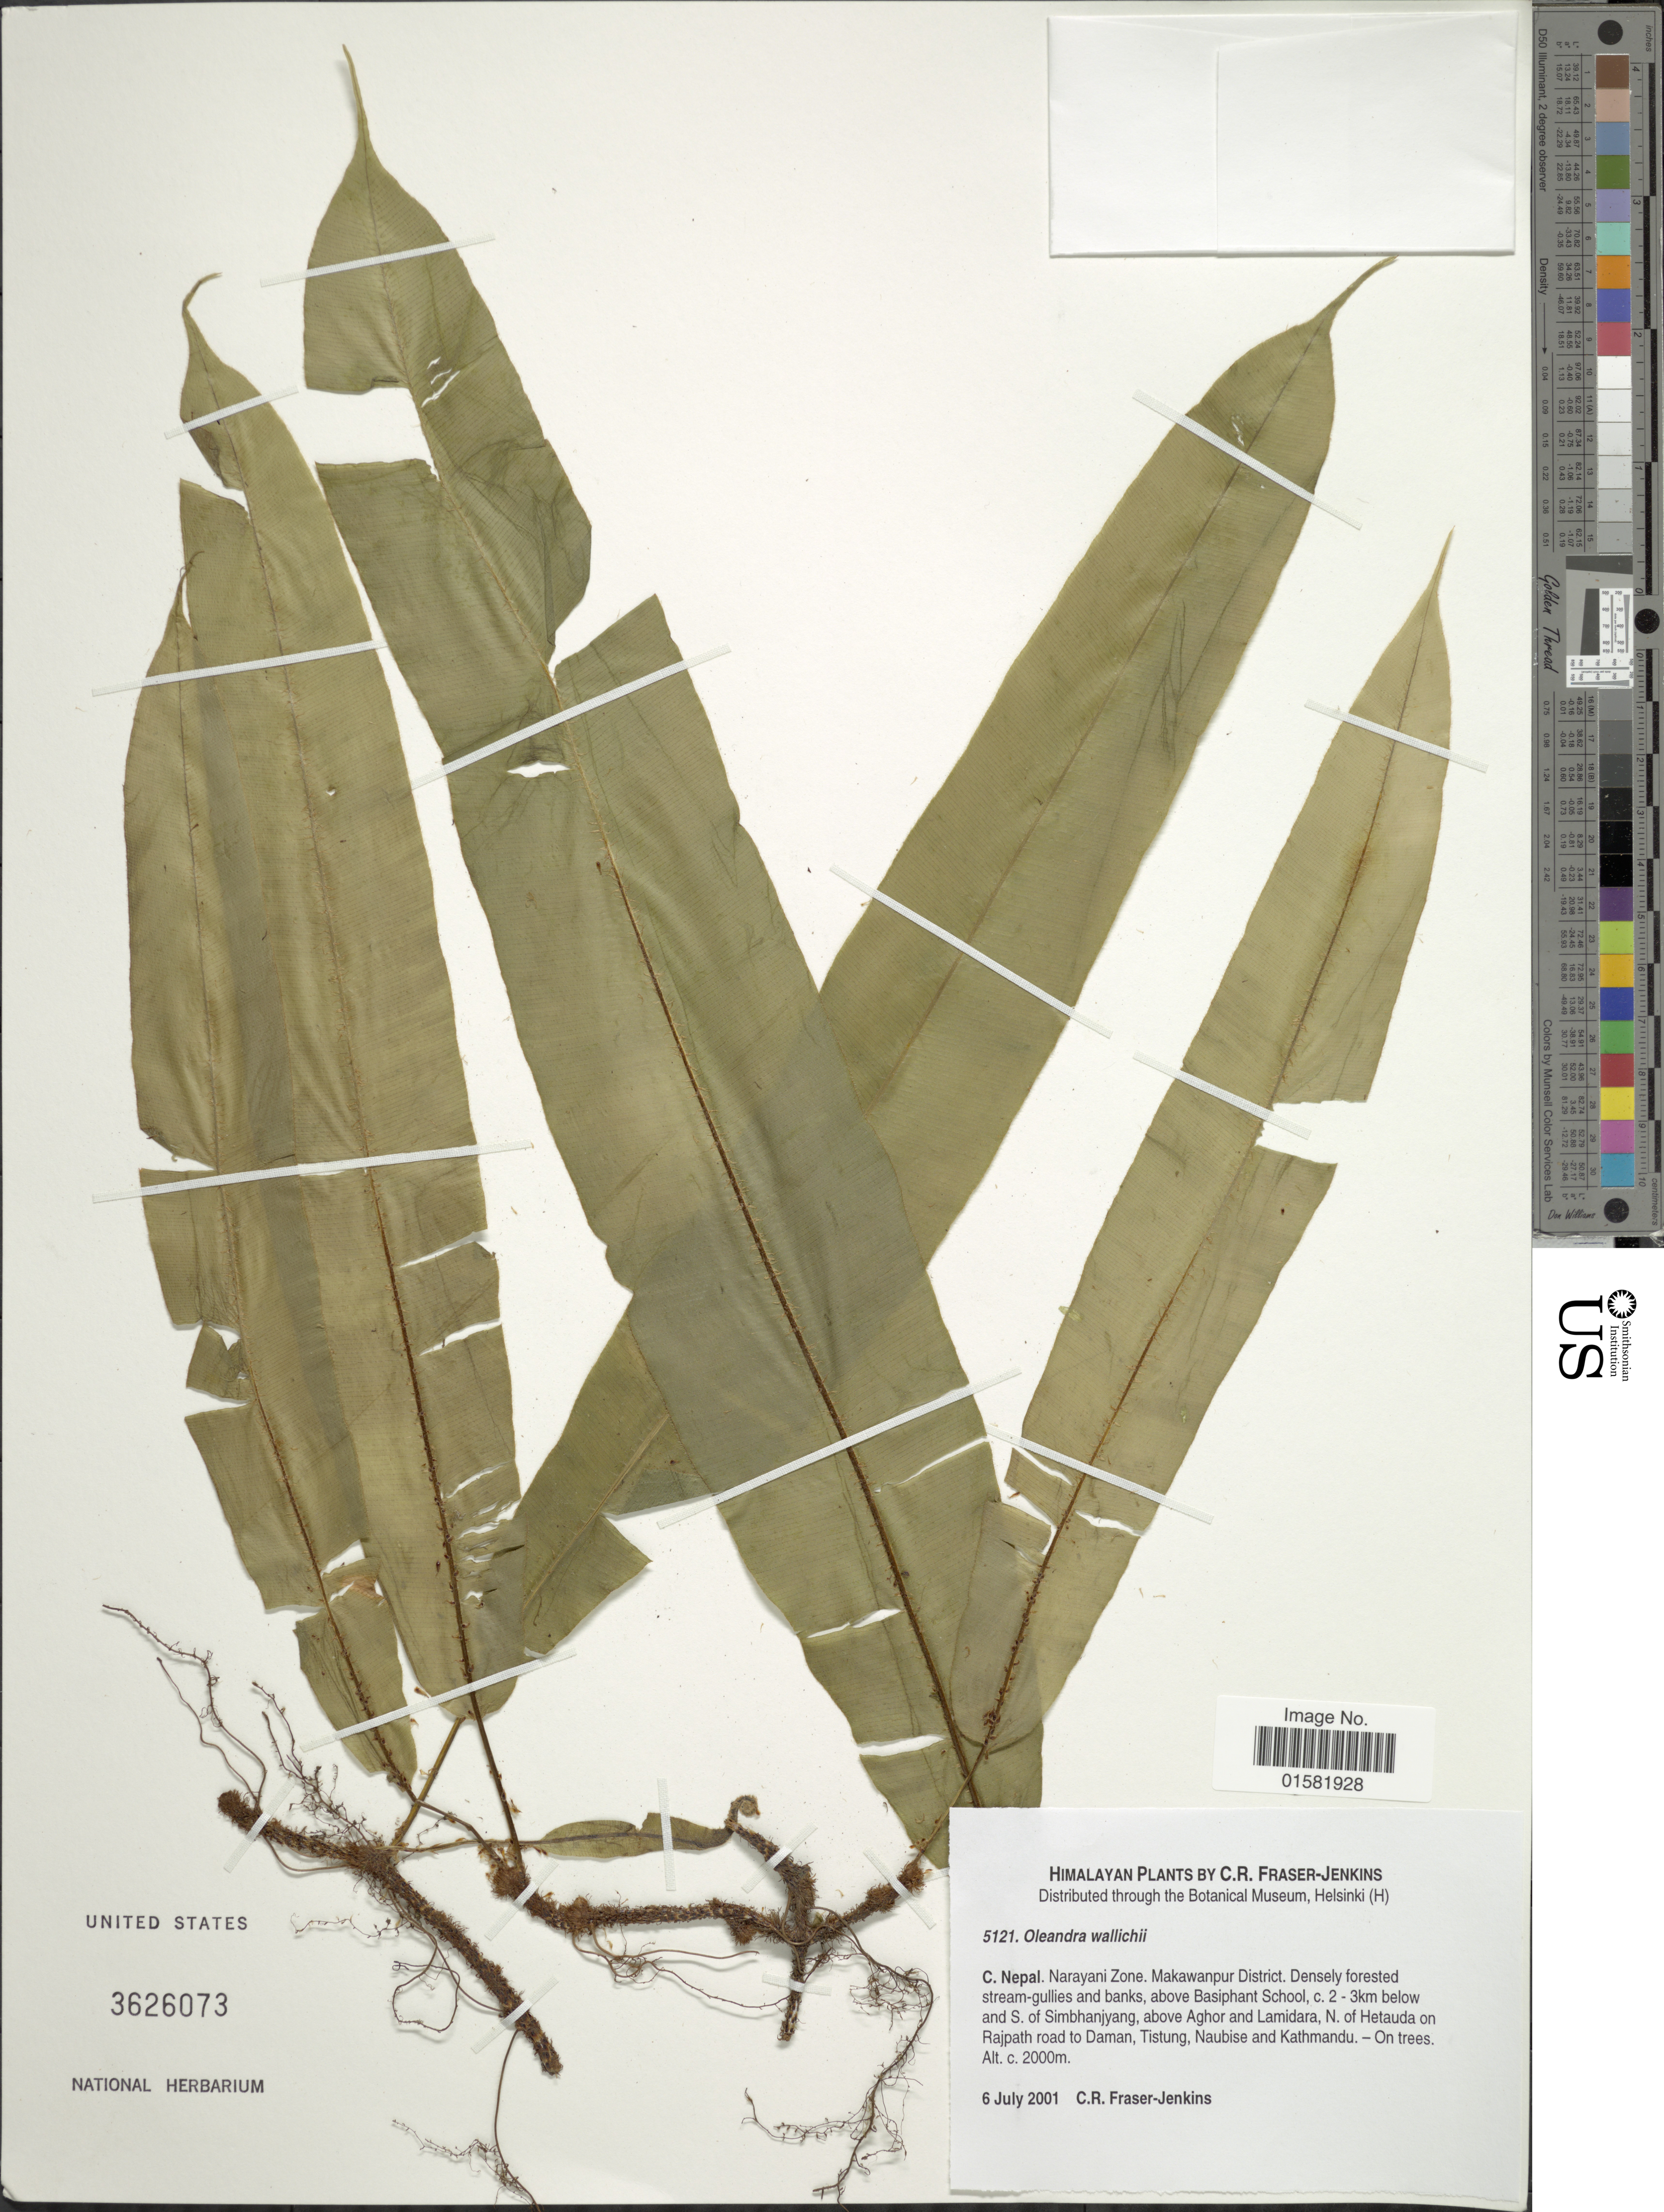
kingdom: Plantae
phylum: Tracheophyta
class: Polypodiopsida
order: Polypodiales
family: Oleandraceae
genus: Oleandra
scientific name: Oleandra wallichii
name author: (Hook.) C. Presl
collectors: C. R. Fraser-Jenkins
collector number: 5121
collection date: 2001-07-06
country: Nepal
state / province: Narayani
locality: Himalaya, C. Nepal. Narayani Zone, Makawanpur District. Densely forested stream-guillies and banks, above Basinphant school, c. 2-3 km below and S. of Simbhanjyang, above Aghor and Lamidara, N. of Hetauda on Rajpath road to Daman, Tistung, Naubise and Kathmandu.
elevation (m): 2000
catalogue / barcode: US 3626073